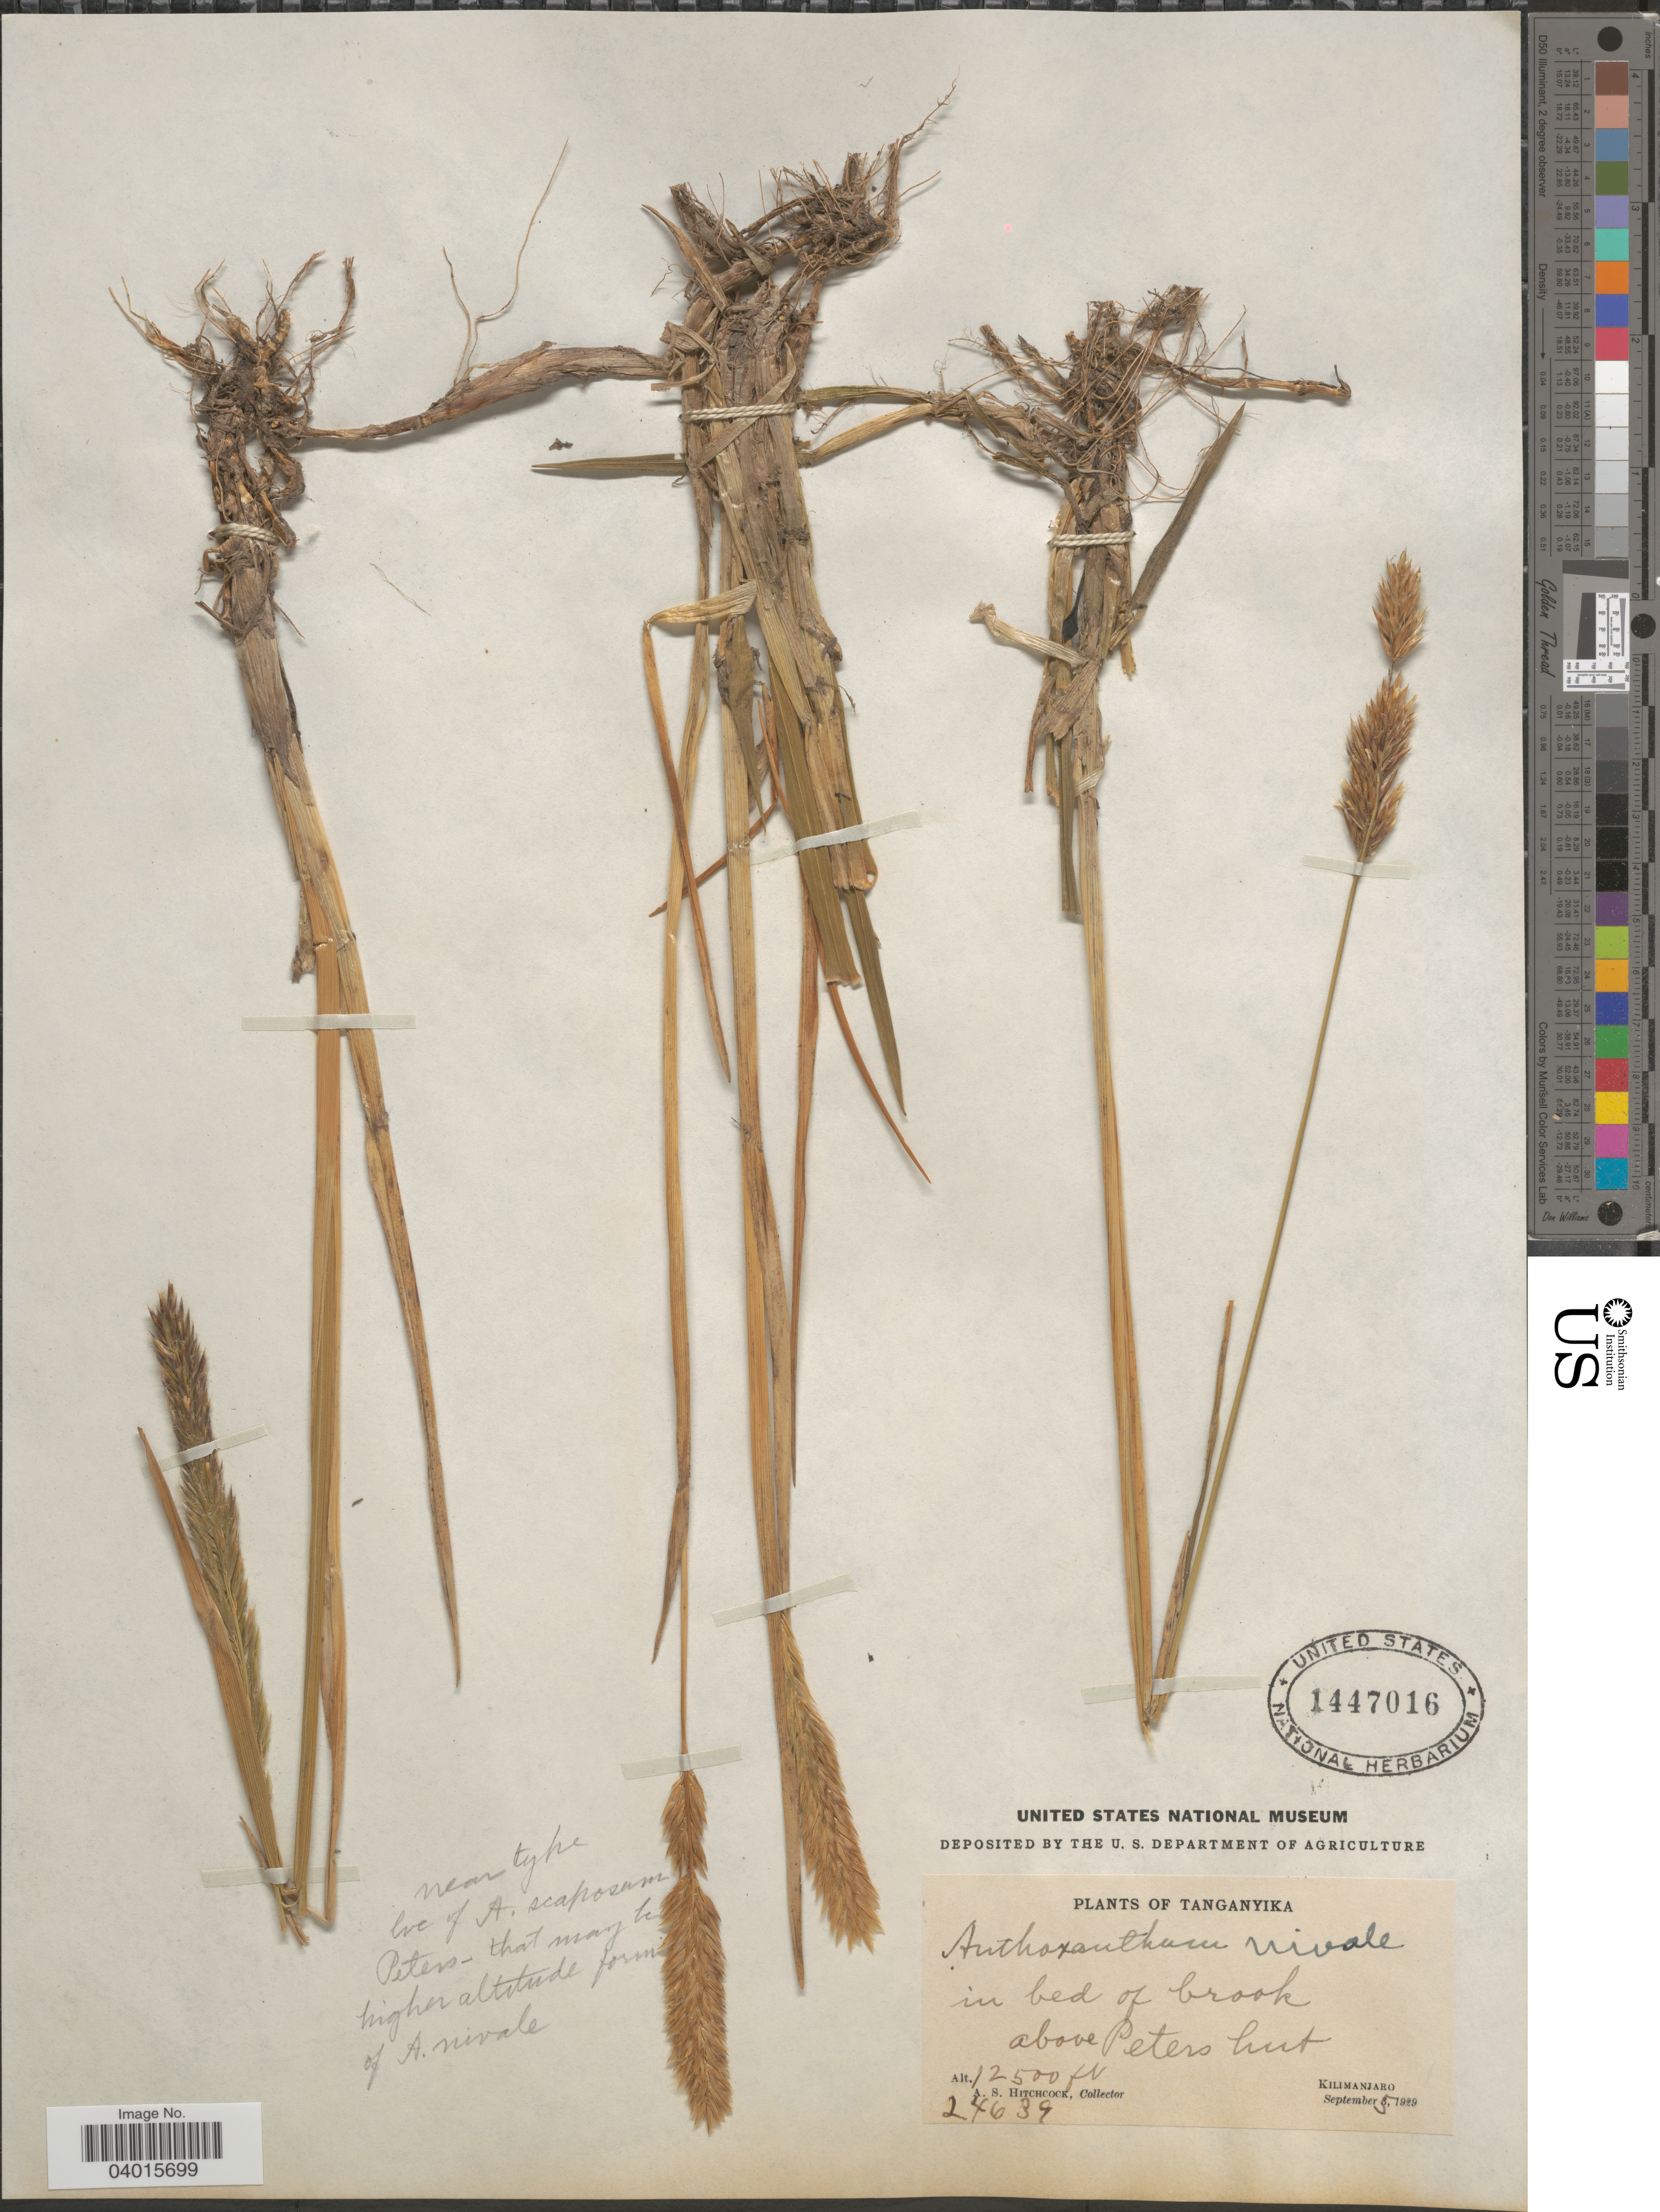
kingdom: Plantae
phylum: Tracheophyta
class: Liliopsida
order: Poales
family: Poaceae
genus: Anthoxanthum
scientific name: Anthoxanthum nivale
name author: K. Schum.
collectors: A. S. Hitchcock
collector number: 24639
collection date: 1929-09-05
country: Tanzania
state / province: Kilimanjaro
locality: Tanganyika. In bed of brook above Peters hut.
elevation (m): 3810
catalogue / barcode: US 1447016